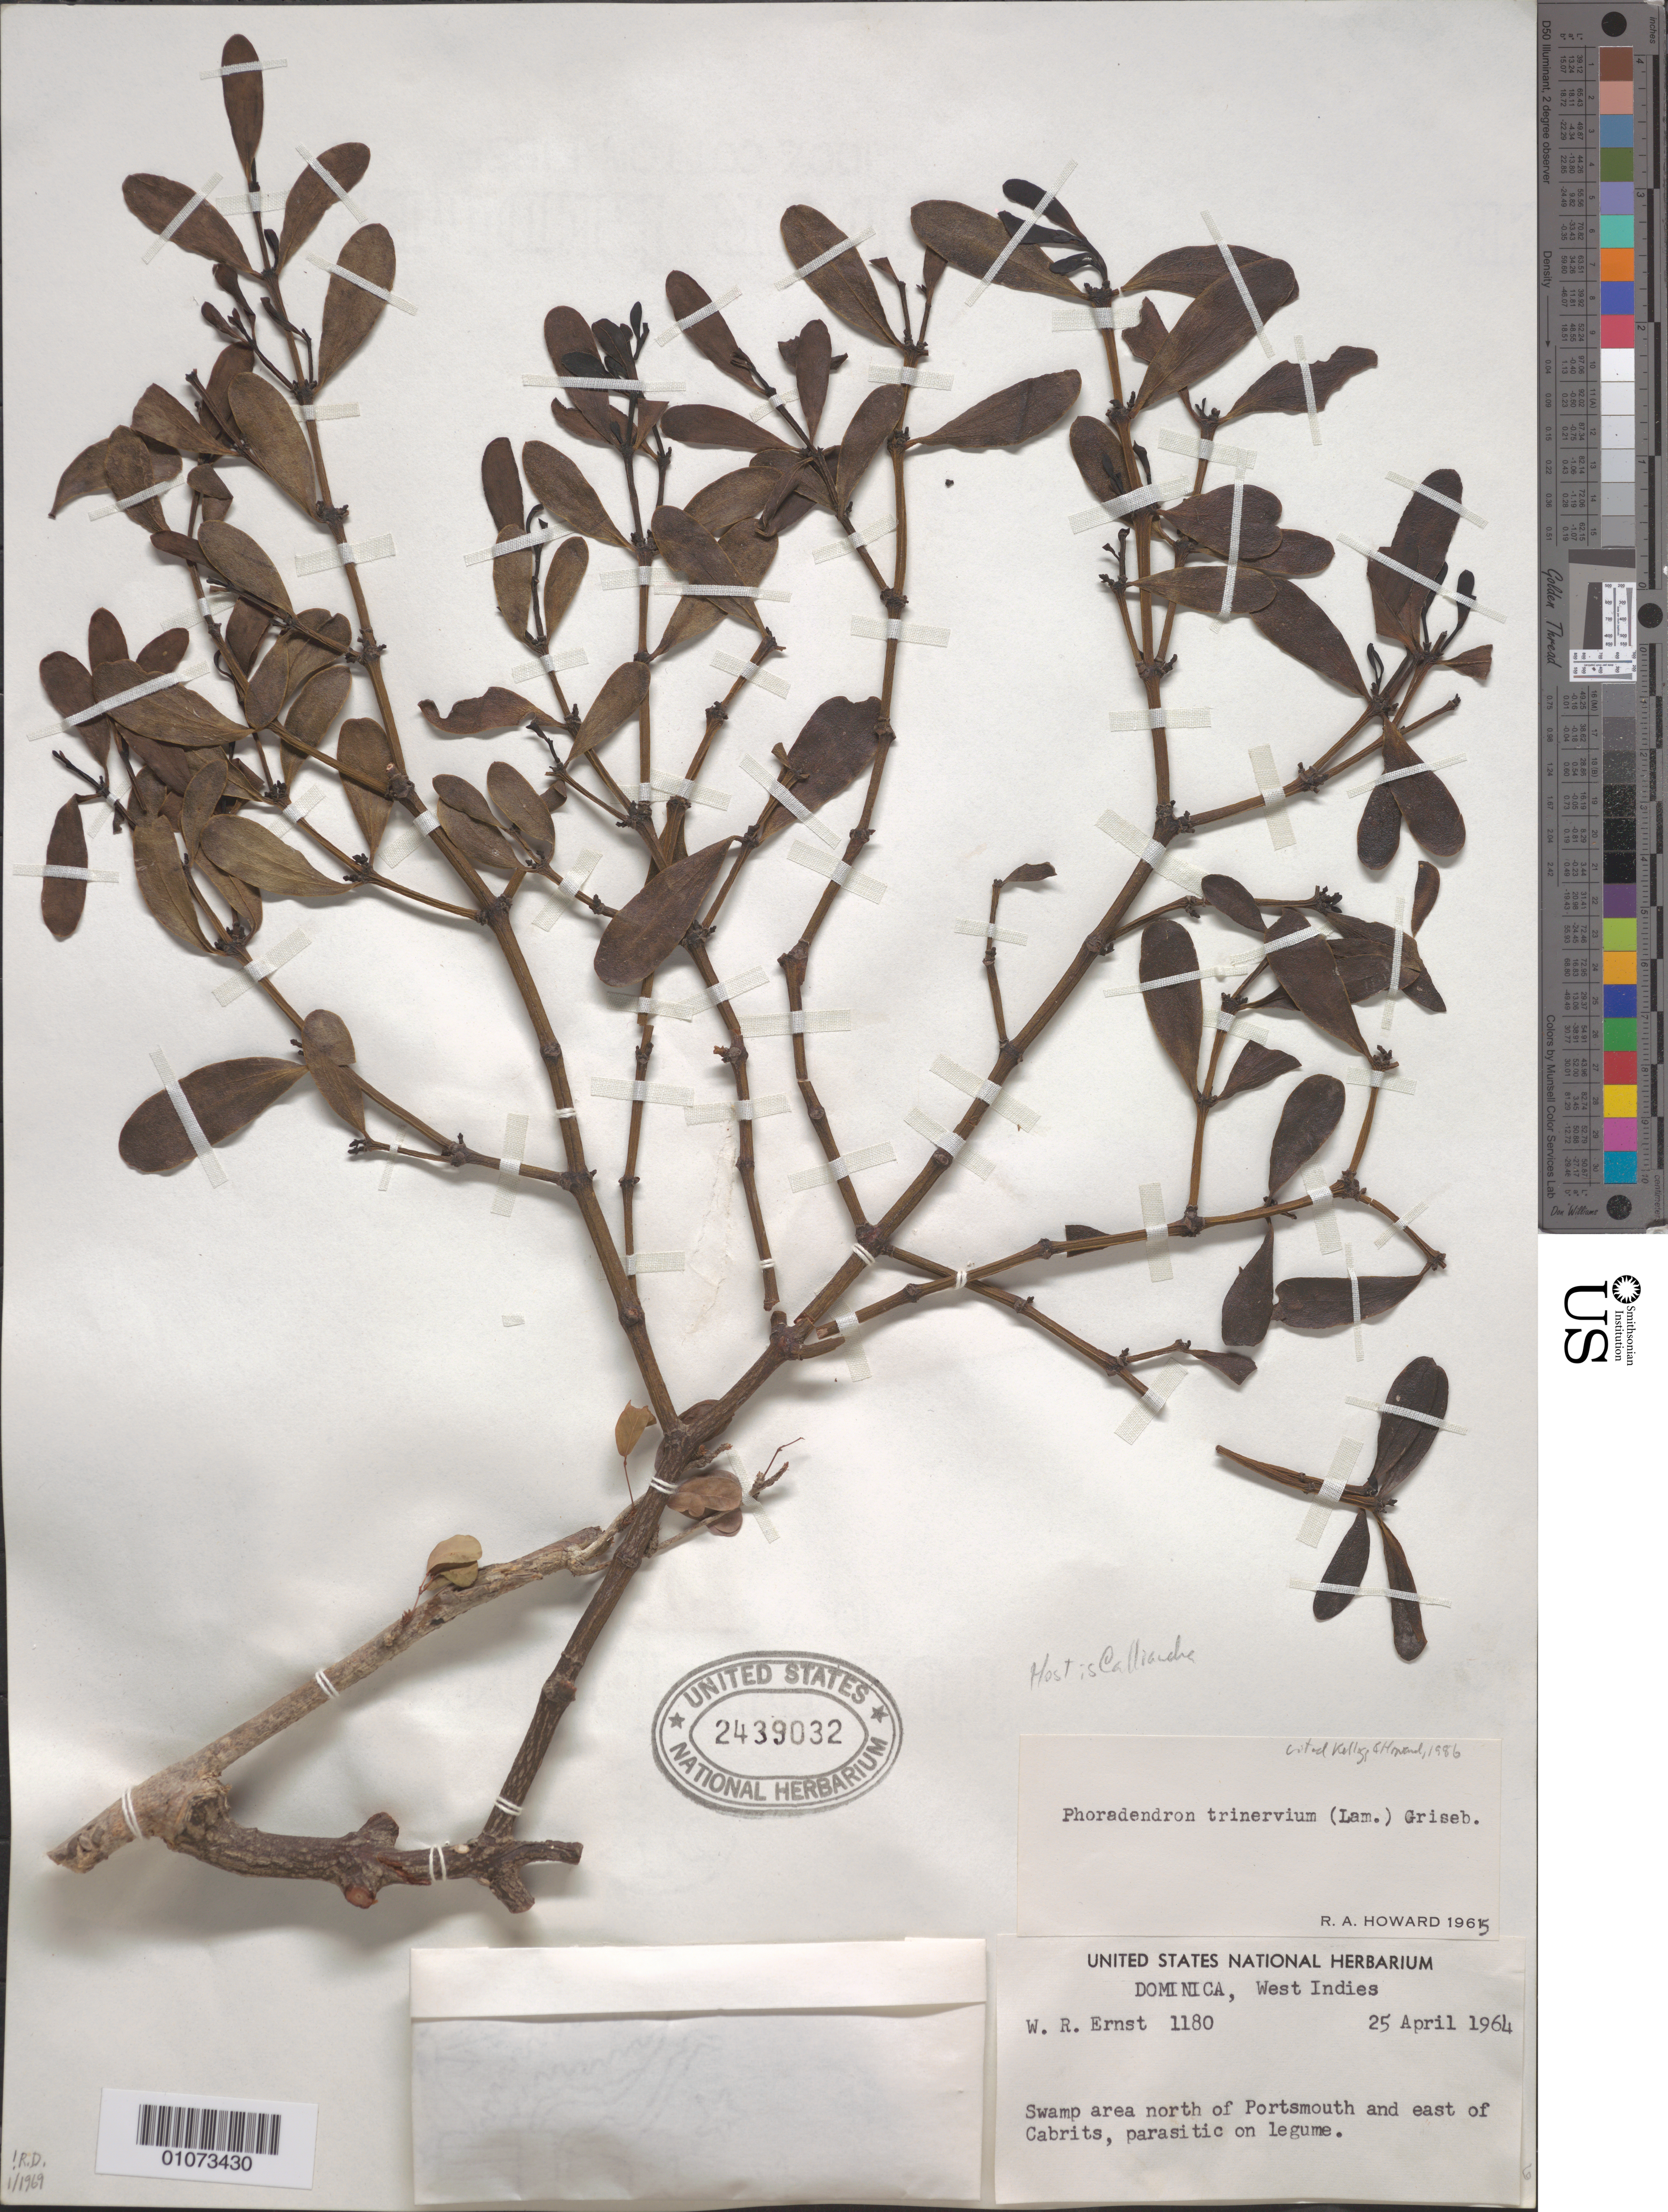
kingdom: Plantae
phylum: Tracheophyta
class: Magnoliopsida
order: Santalales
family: Viscaceae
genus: Phoradendron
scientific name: Phoradendron trinervium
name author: (Lam.) Griseb.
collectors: W. R. Ernst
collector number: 1180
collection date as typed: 25 Apr 1964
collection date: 1964-04-25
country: Dominica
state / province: St. John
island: Dominica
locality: North of Portsmouth and east of Cabrits.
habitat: Swamp area. Parasitic on legume.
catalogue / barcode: US 2439032